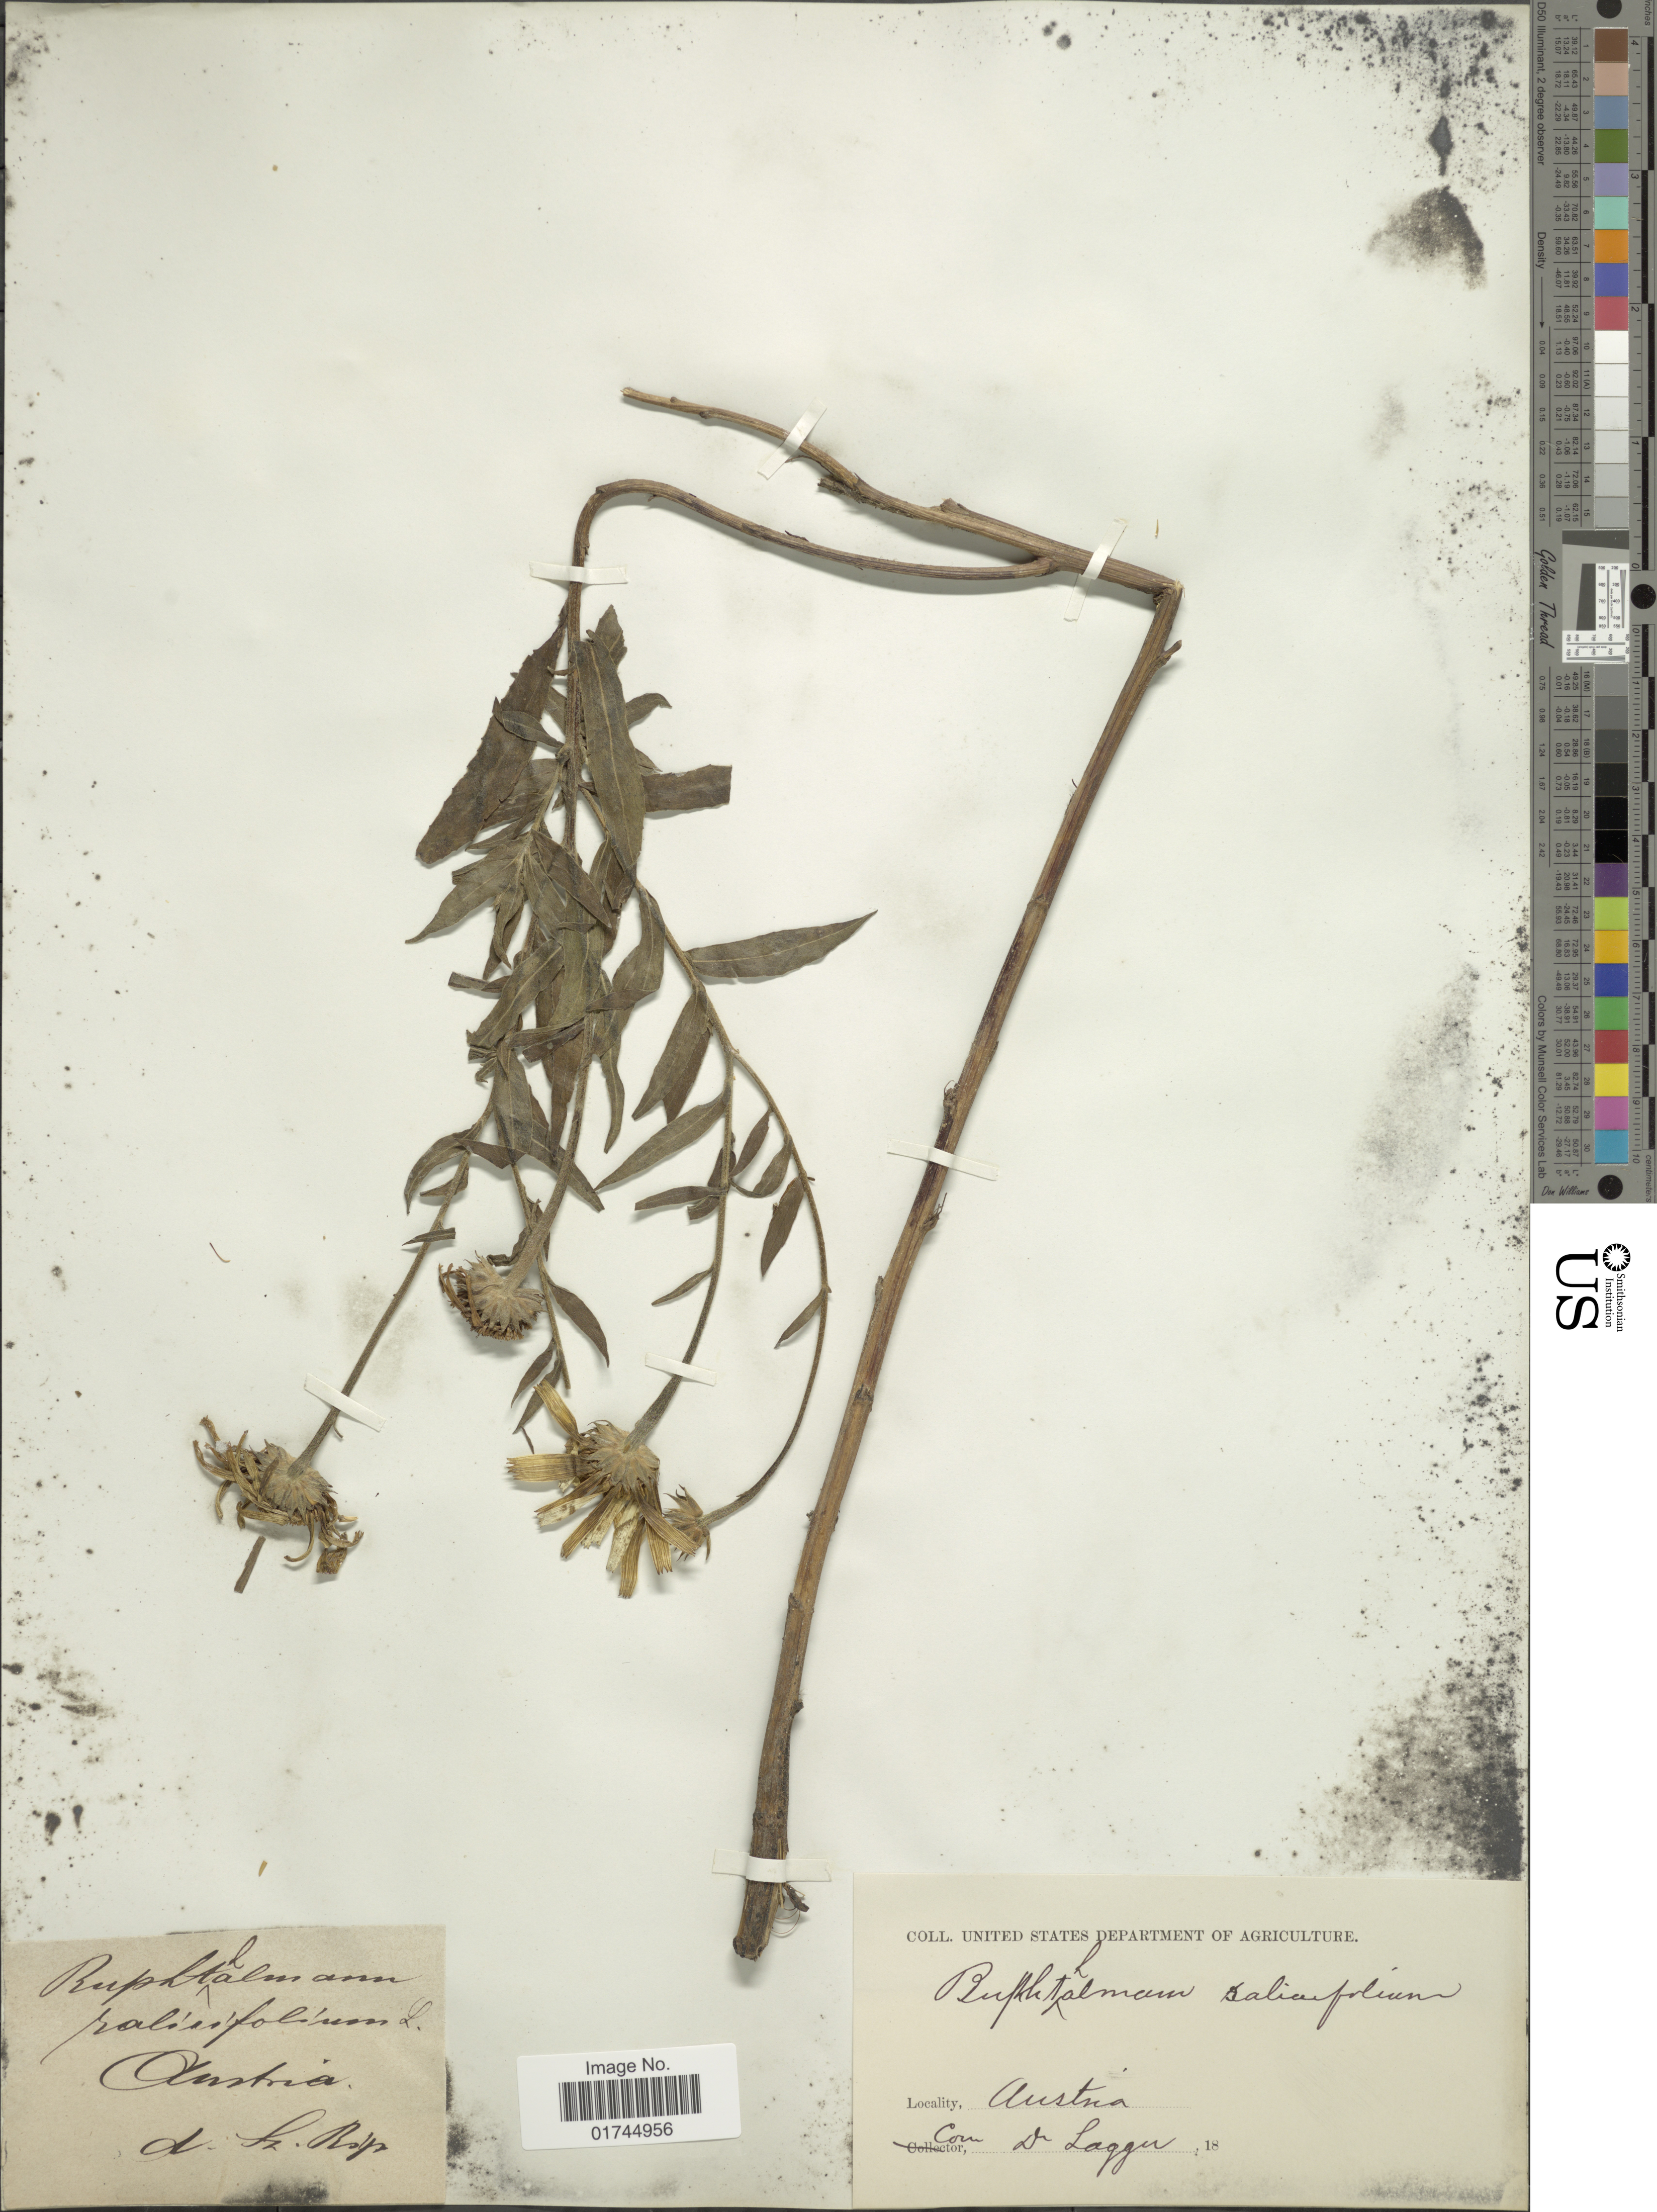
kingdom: Plantae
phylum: Tracheophyta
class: Magnoliopsida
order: Asterales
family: Asteraceae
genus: Buphthalmum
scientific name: Buphthalmum salicifolium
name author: L.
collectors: D. Lagger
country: Austria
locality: Austria.